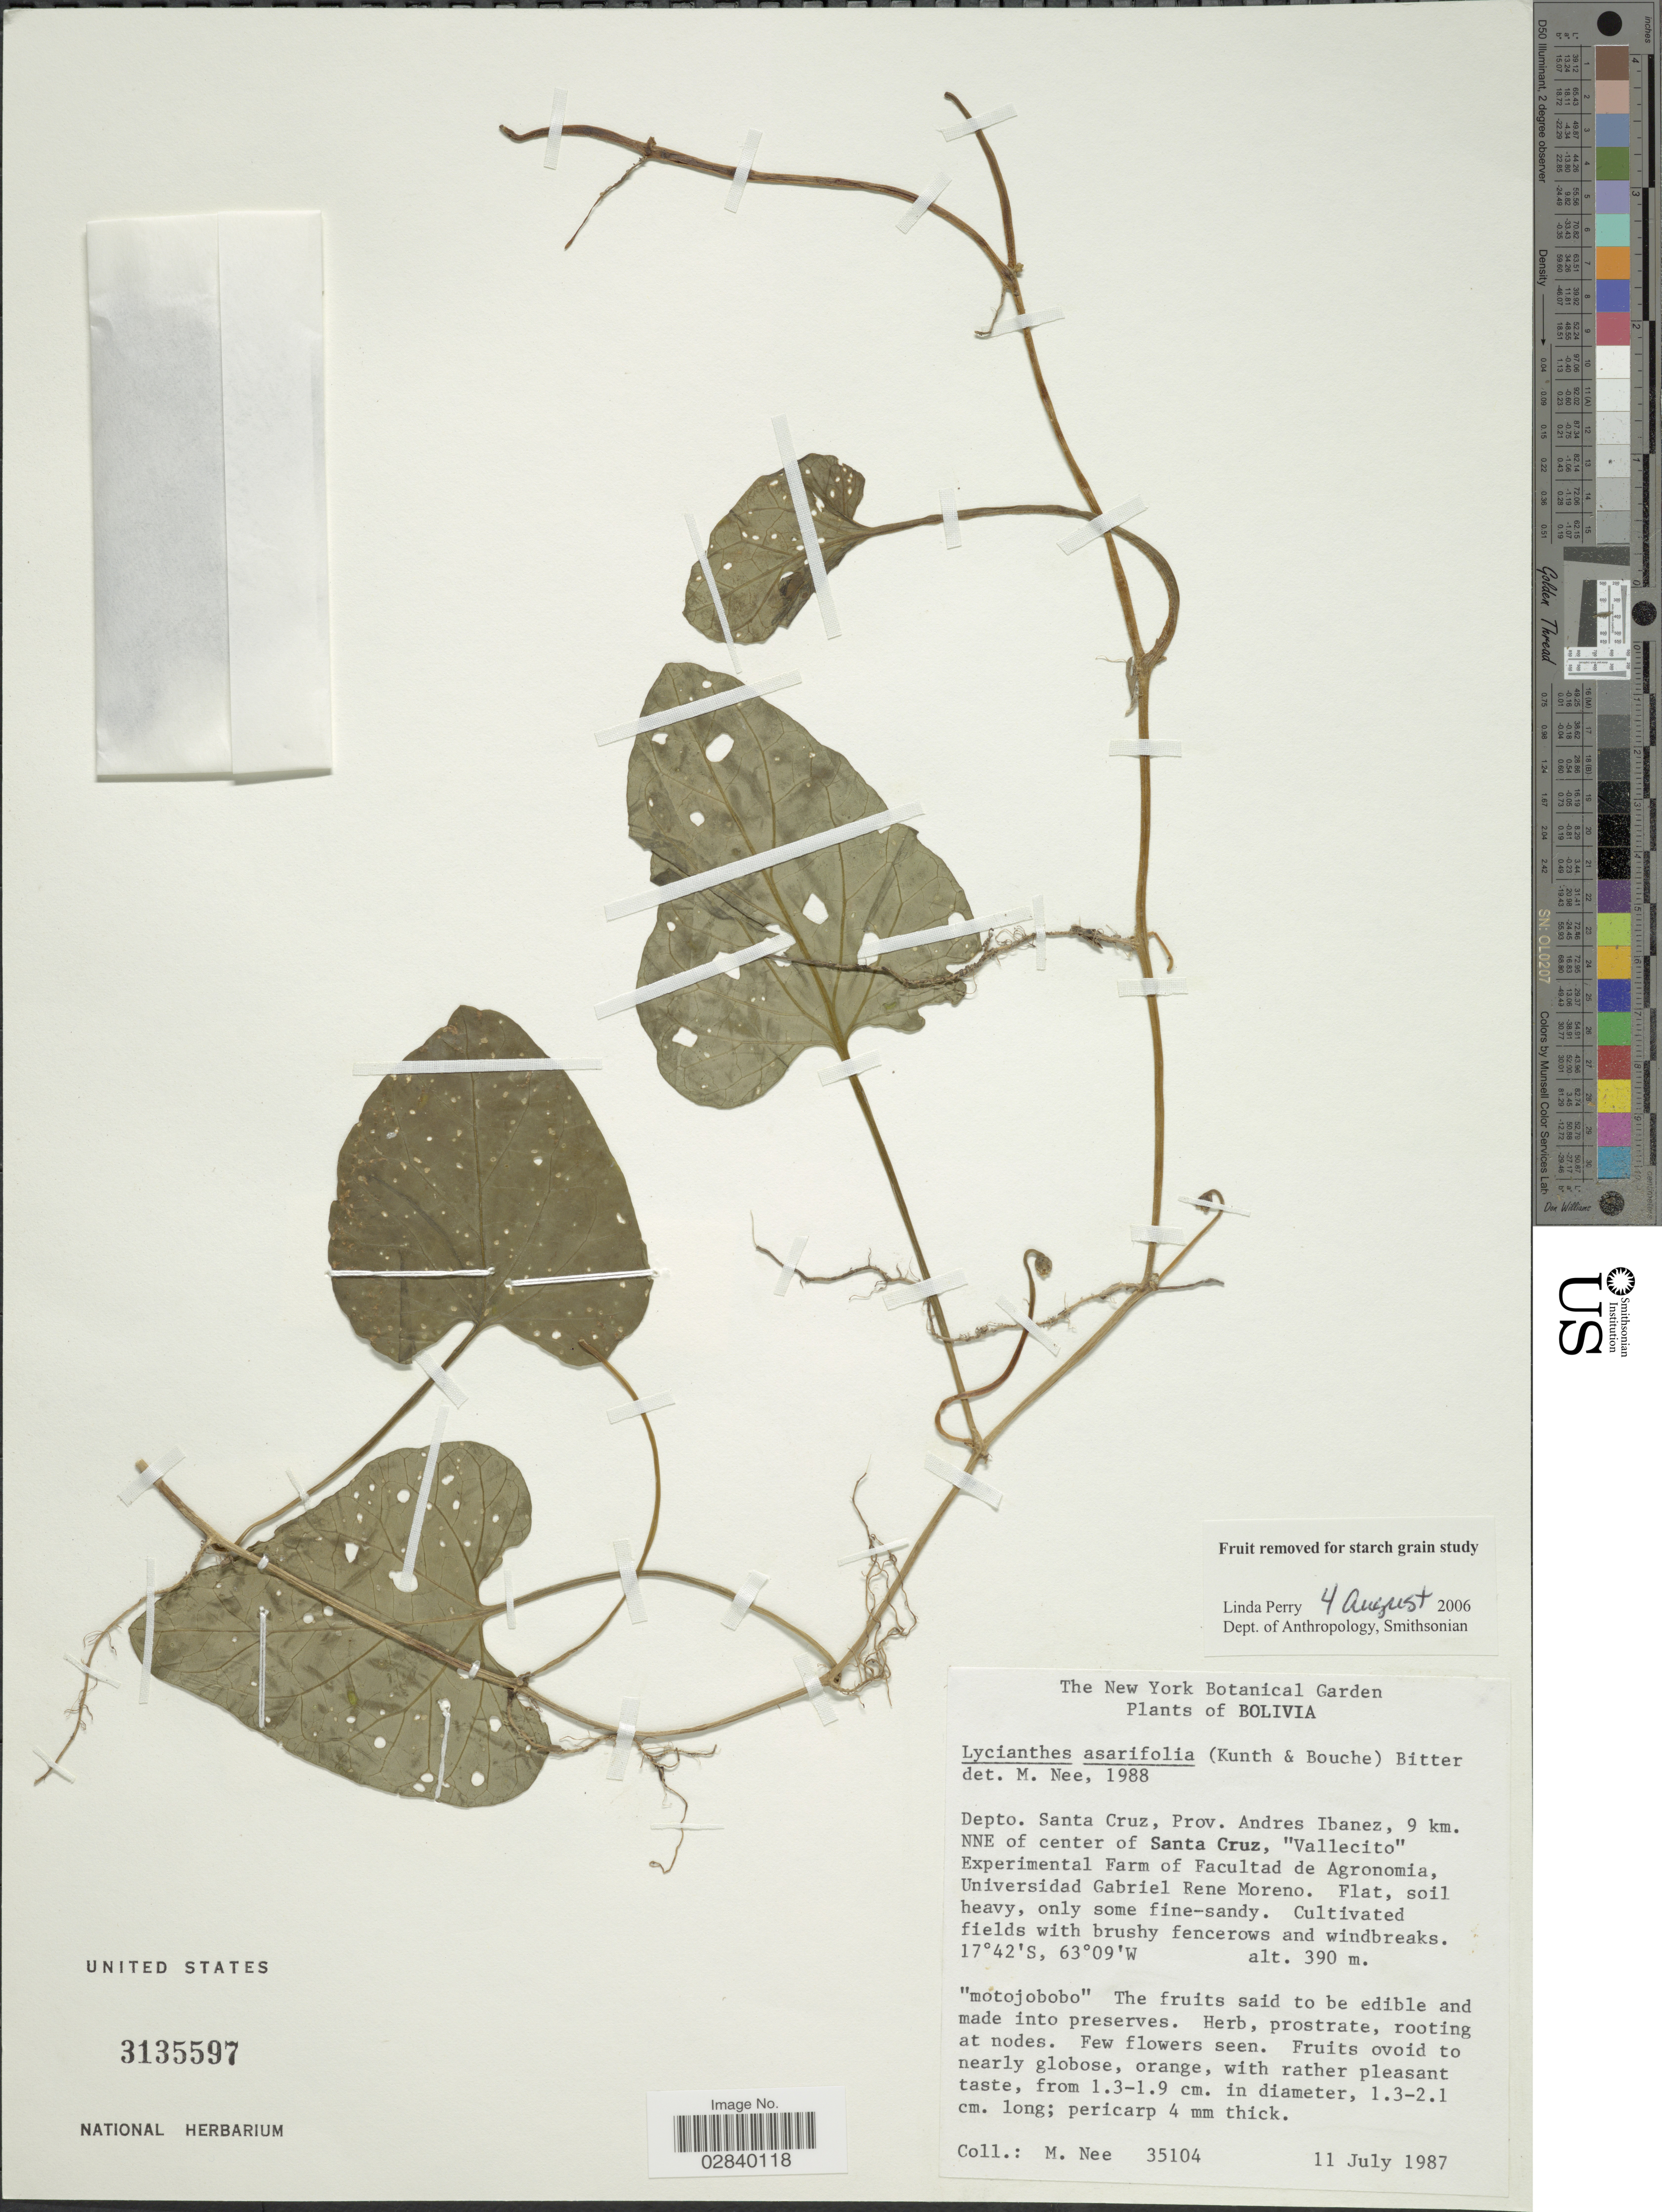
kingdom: Plantae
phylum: Tracheophyta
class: Magnoliopsida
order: Solanales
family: Solanaceae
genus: Lycianthes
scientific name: Lycianthes asarifolia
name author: (Kunth & C.D. Bouché) Bitter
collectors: M. Nee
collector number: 35104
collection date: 1987-07-11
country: Bolivia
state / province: Santa Cruz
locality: Depto. Santa Cruz, Prov. Andres Ibanez, 9 km. NNE of center of Santa Cruz, "Vallecito" Experimental Farm of Facultad de Agronomia, Universidad Gabriel Rene Moreno.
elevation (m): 390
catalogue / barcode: US 3135597